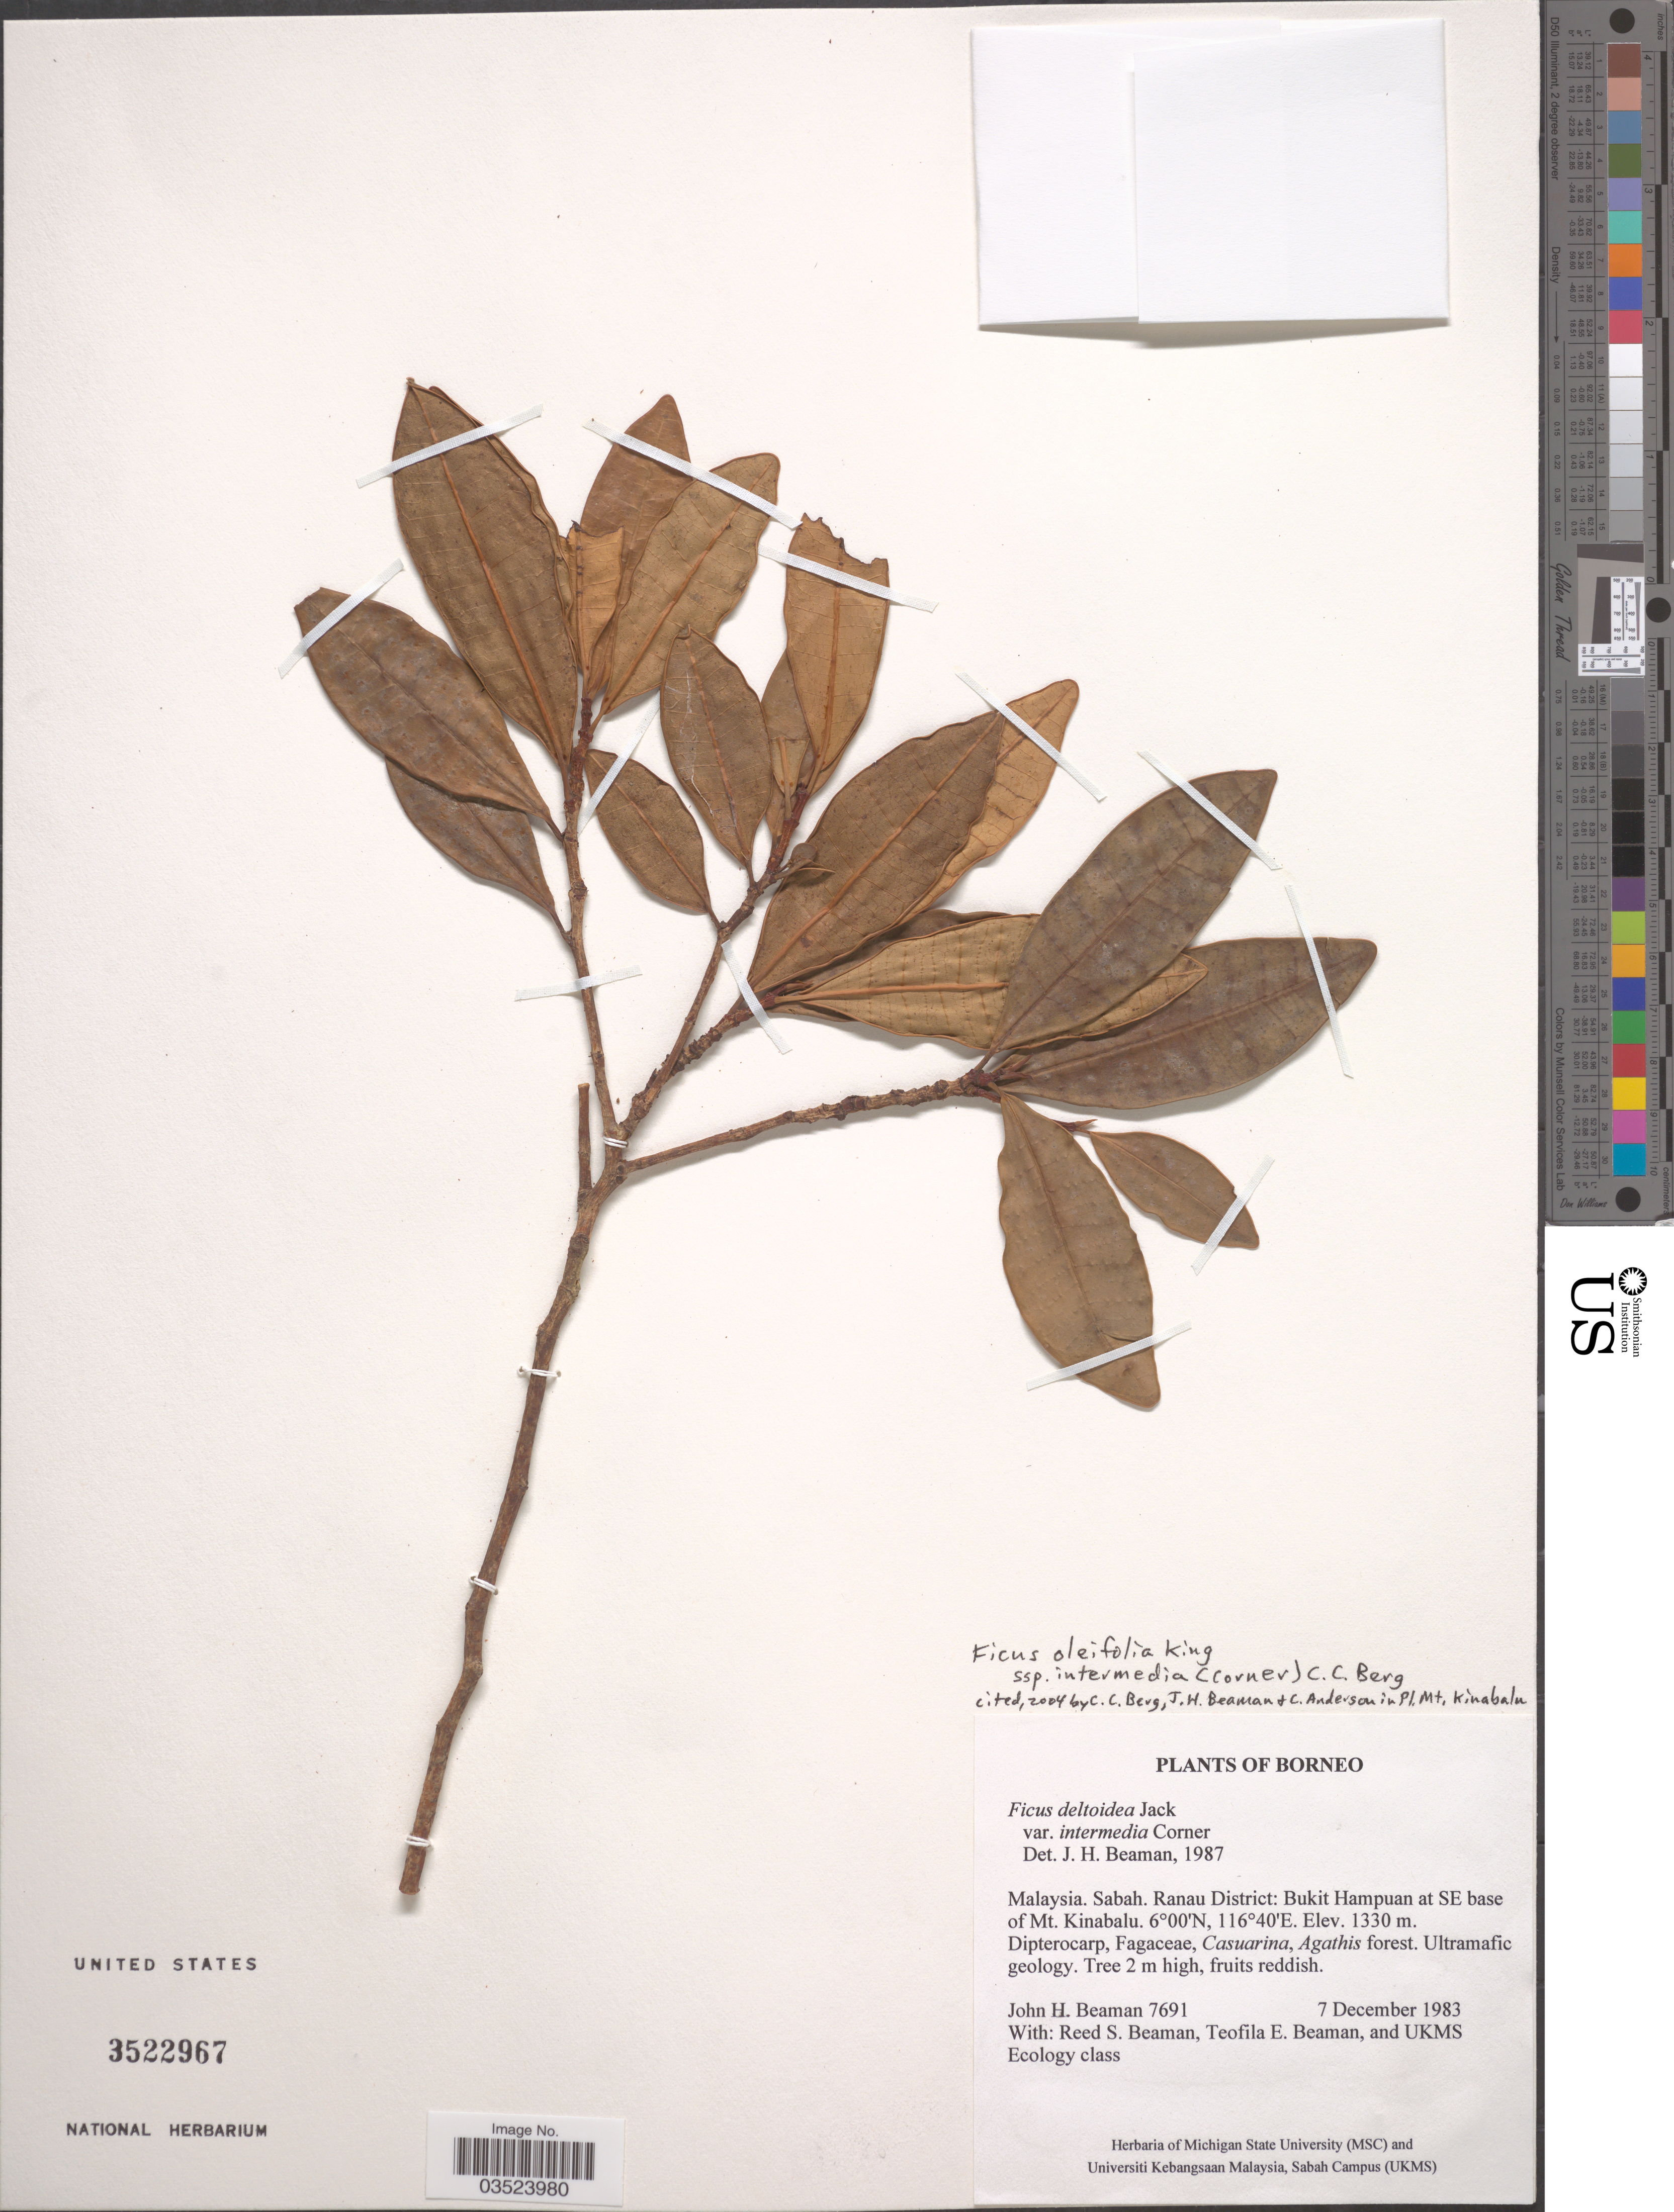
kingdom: Plantae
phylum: Tracheophyta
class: Magnoliopsida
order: Rosales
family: Moraceae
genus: Ficus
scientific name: Ficus oleifolia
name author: King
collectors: J. H. Beaman, R. S. Beaman, T. E. Beaman & UKMS Ecology Class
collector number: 7691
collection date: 1983-12-07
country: Malaysia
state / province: Sabah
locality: Borneo. Ranau District: Bukit Hampuan at SE base of Mt. Kinabalu.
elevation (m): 1330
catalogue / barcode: US 3522967